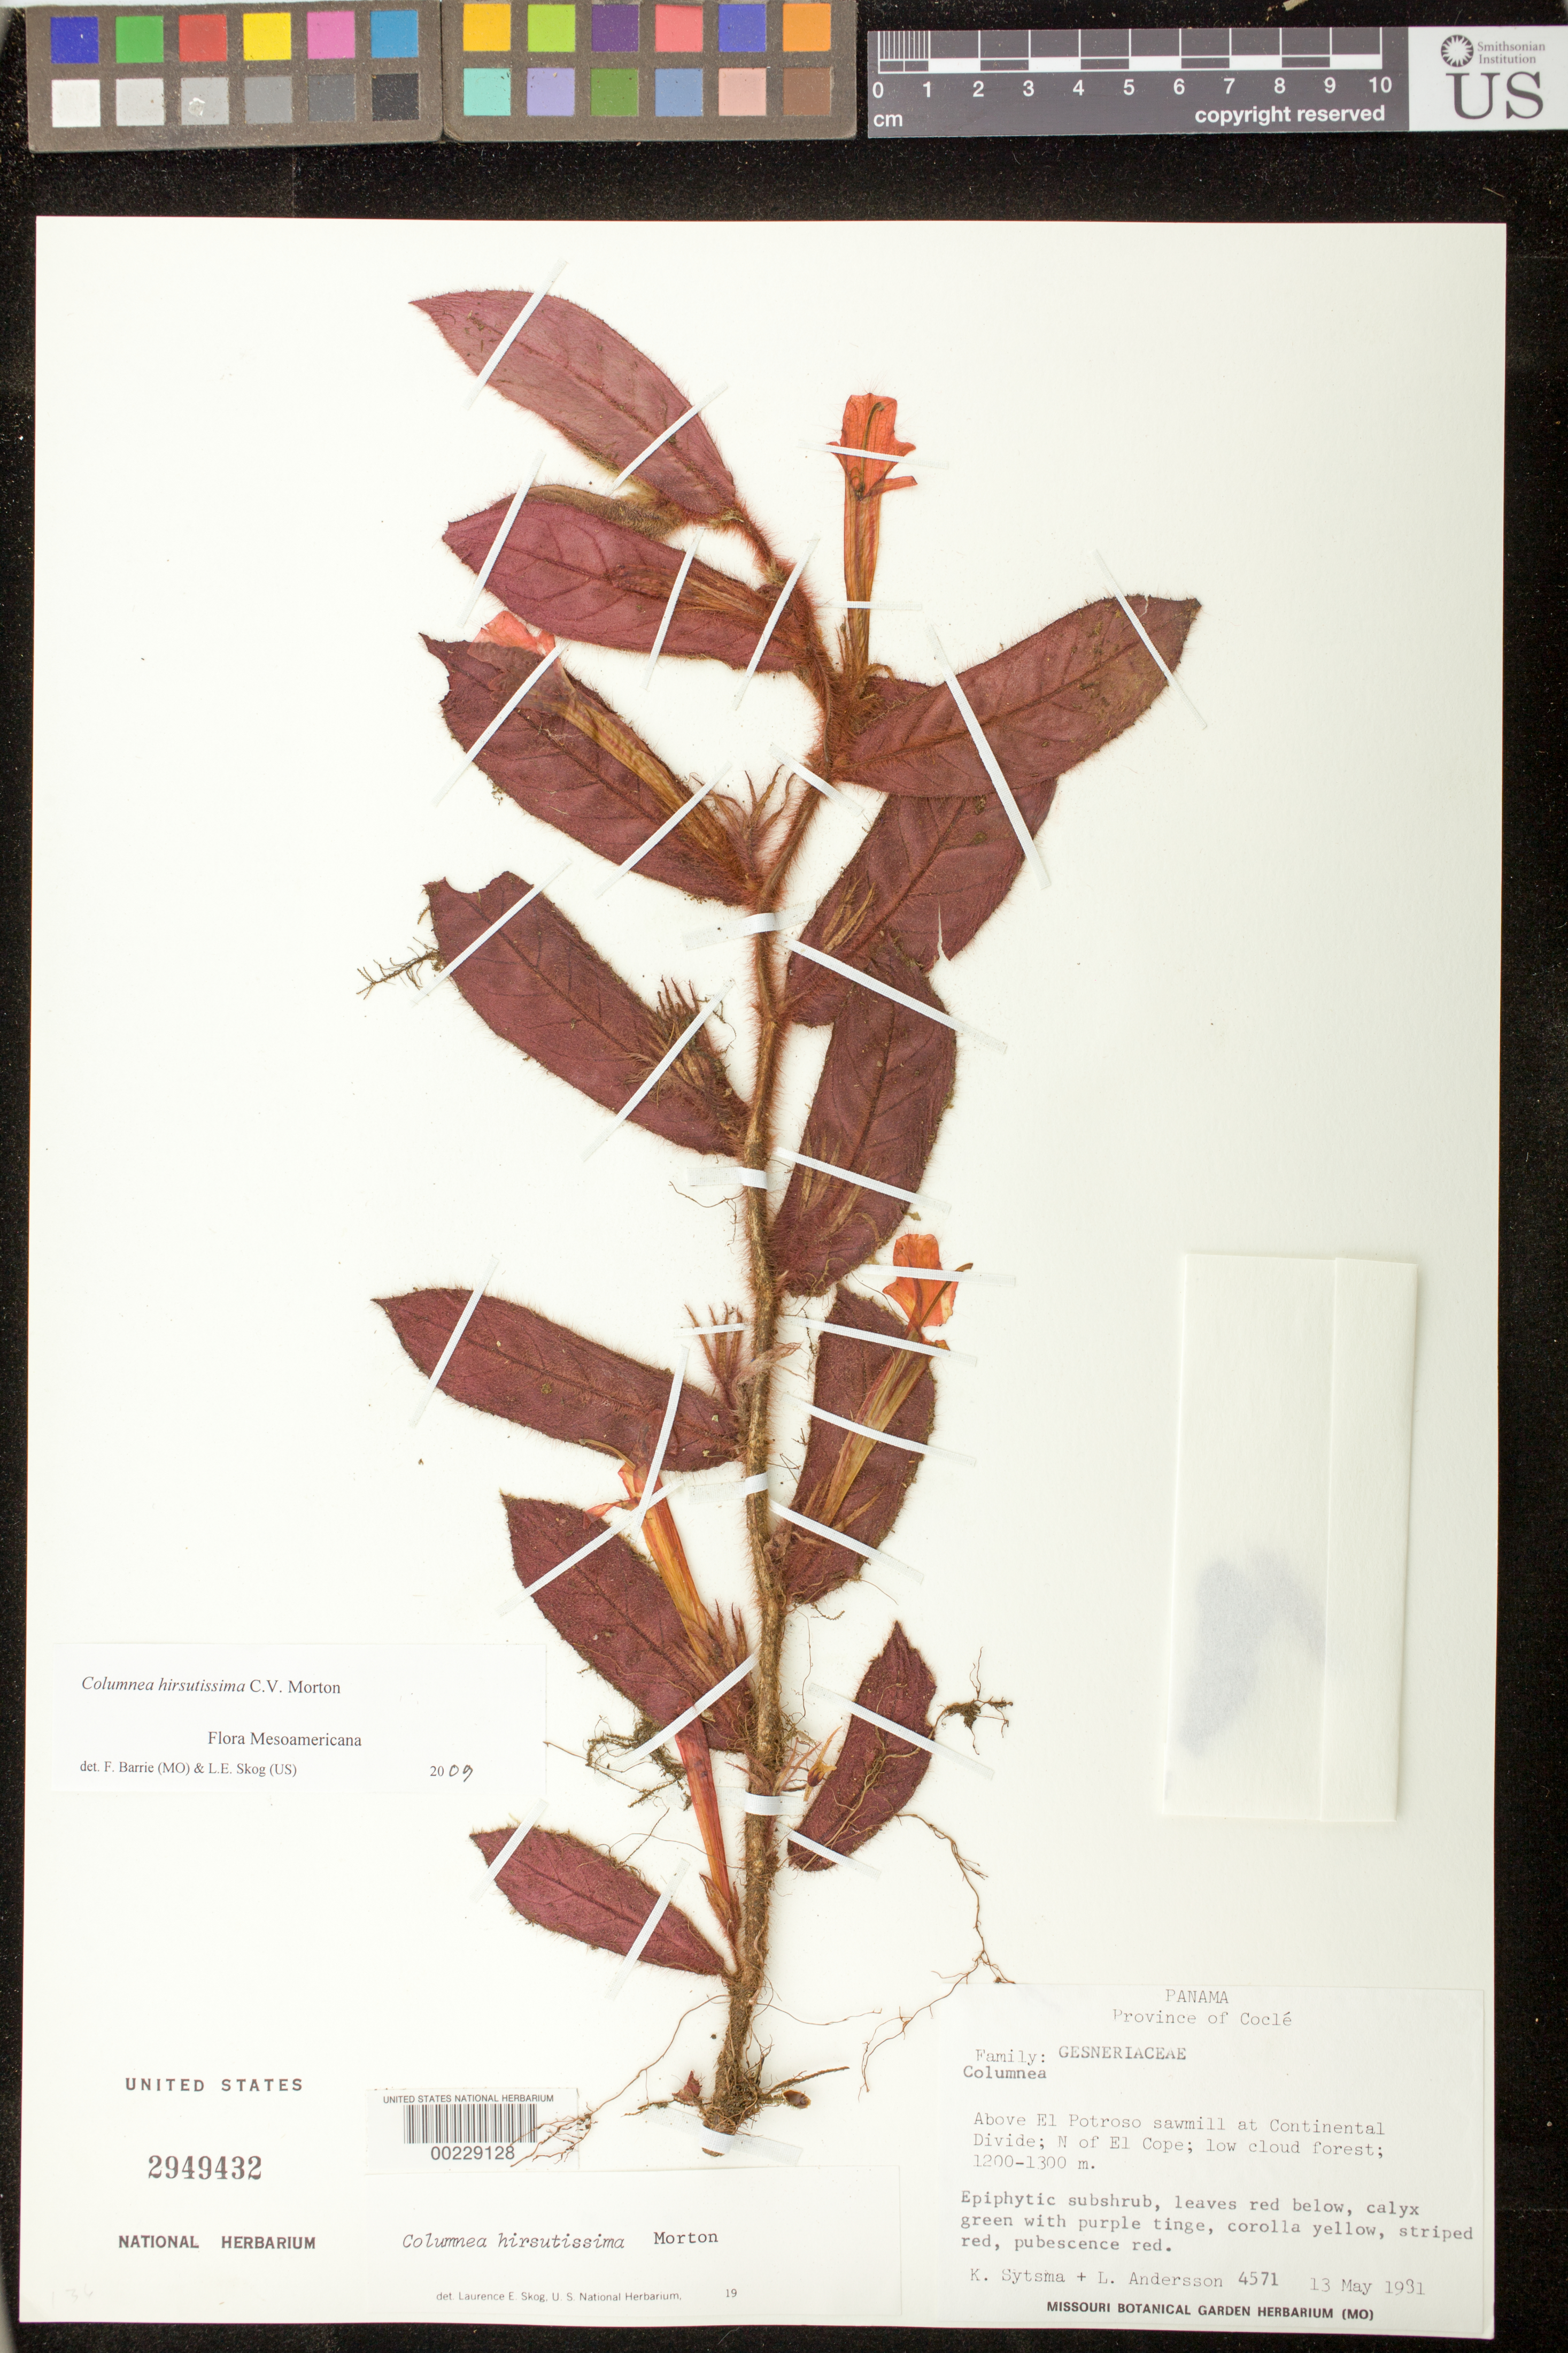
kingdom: Plantae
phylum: Tracheophyta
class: Magnoliopsida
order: Lamiales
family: Gesneriaceae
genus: Columnea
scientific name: Columnea hirsutissima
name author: C.V. Morton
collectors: K. J. Sytsma & L. Andersson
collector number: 4571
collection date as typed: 13 May 1981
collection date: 1981-05-13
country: Panama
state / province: Coclé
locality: Above El Potroso sawmill at continental divide, N of El Cope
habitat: Low cloud forest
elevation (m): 1200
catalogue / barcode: US 2949432